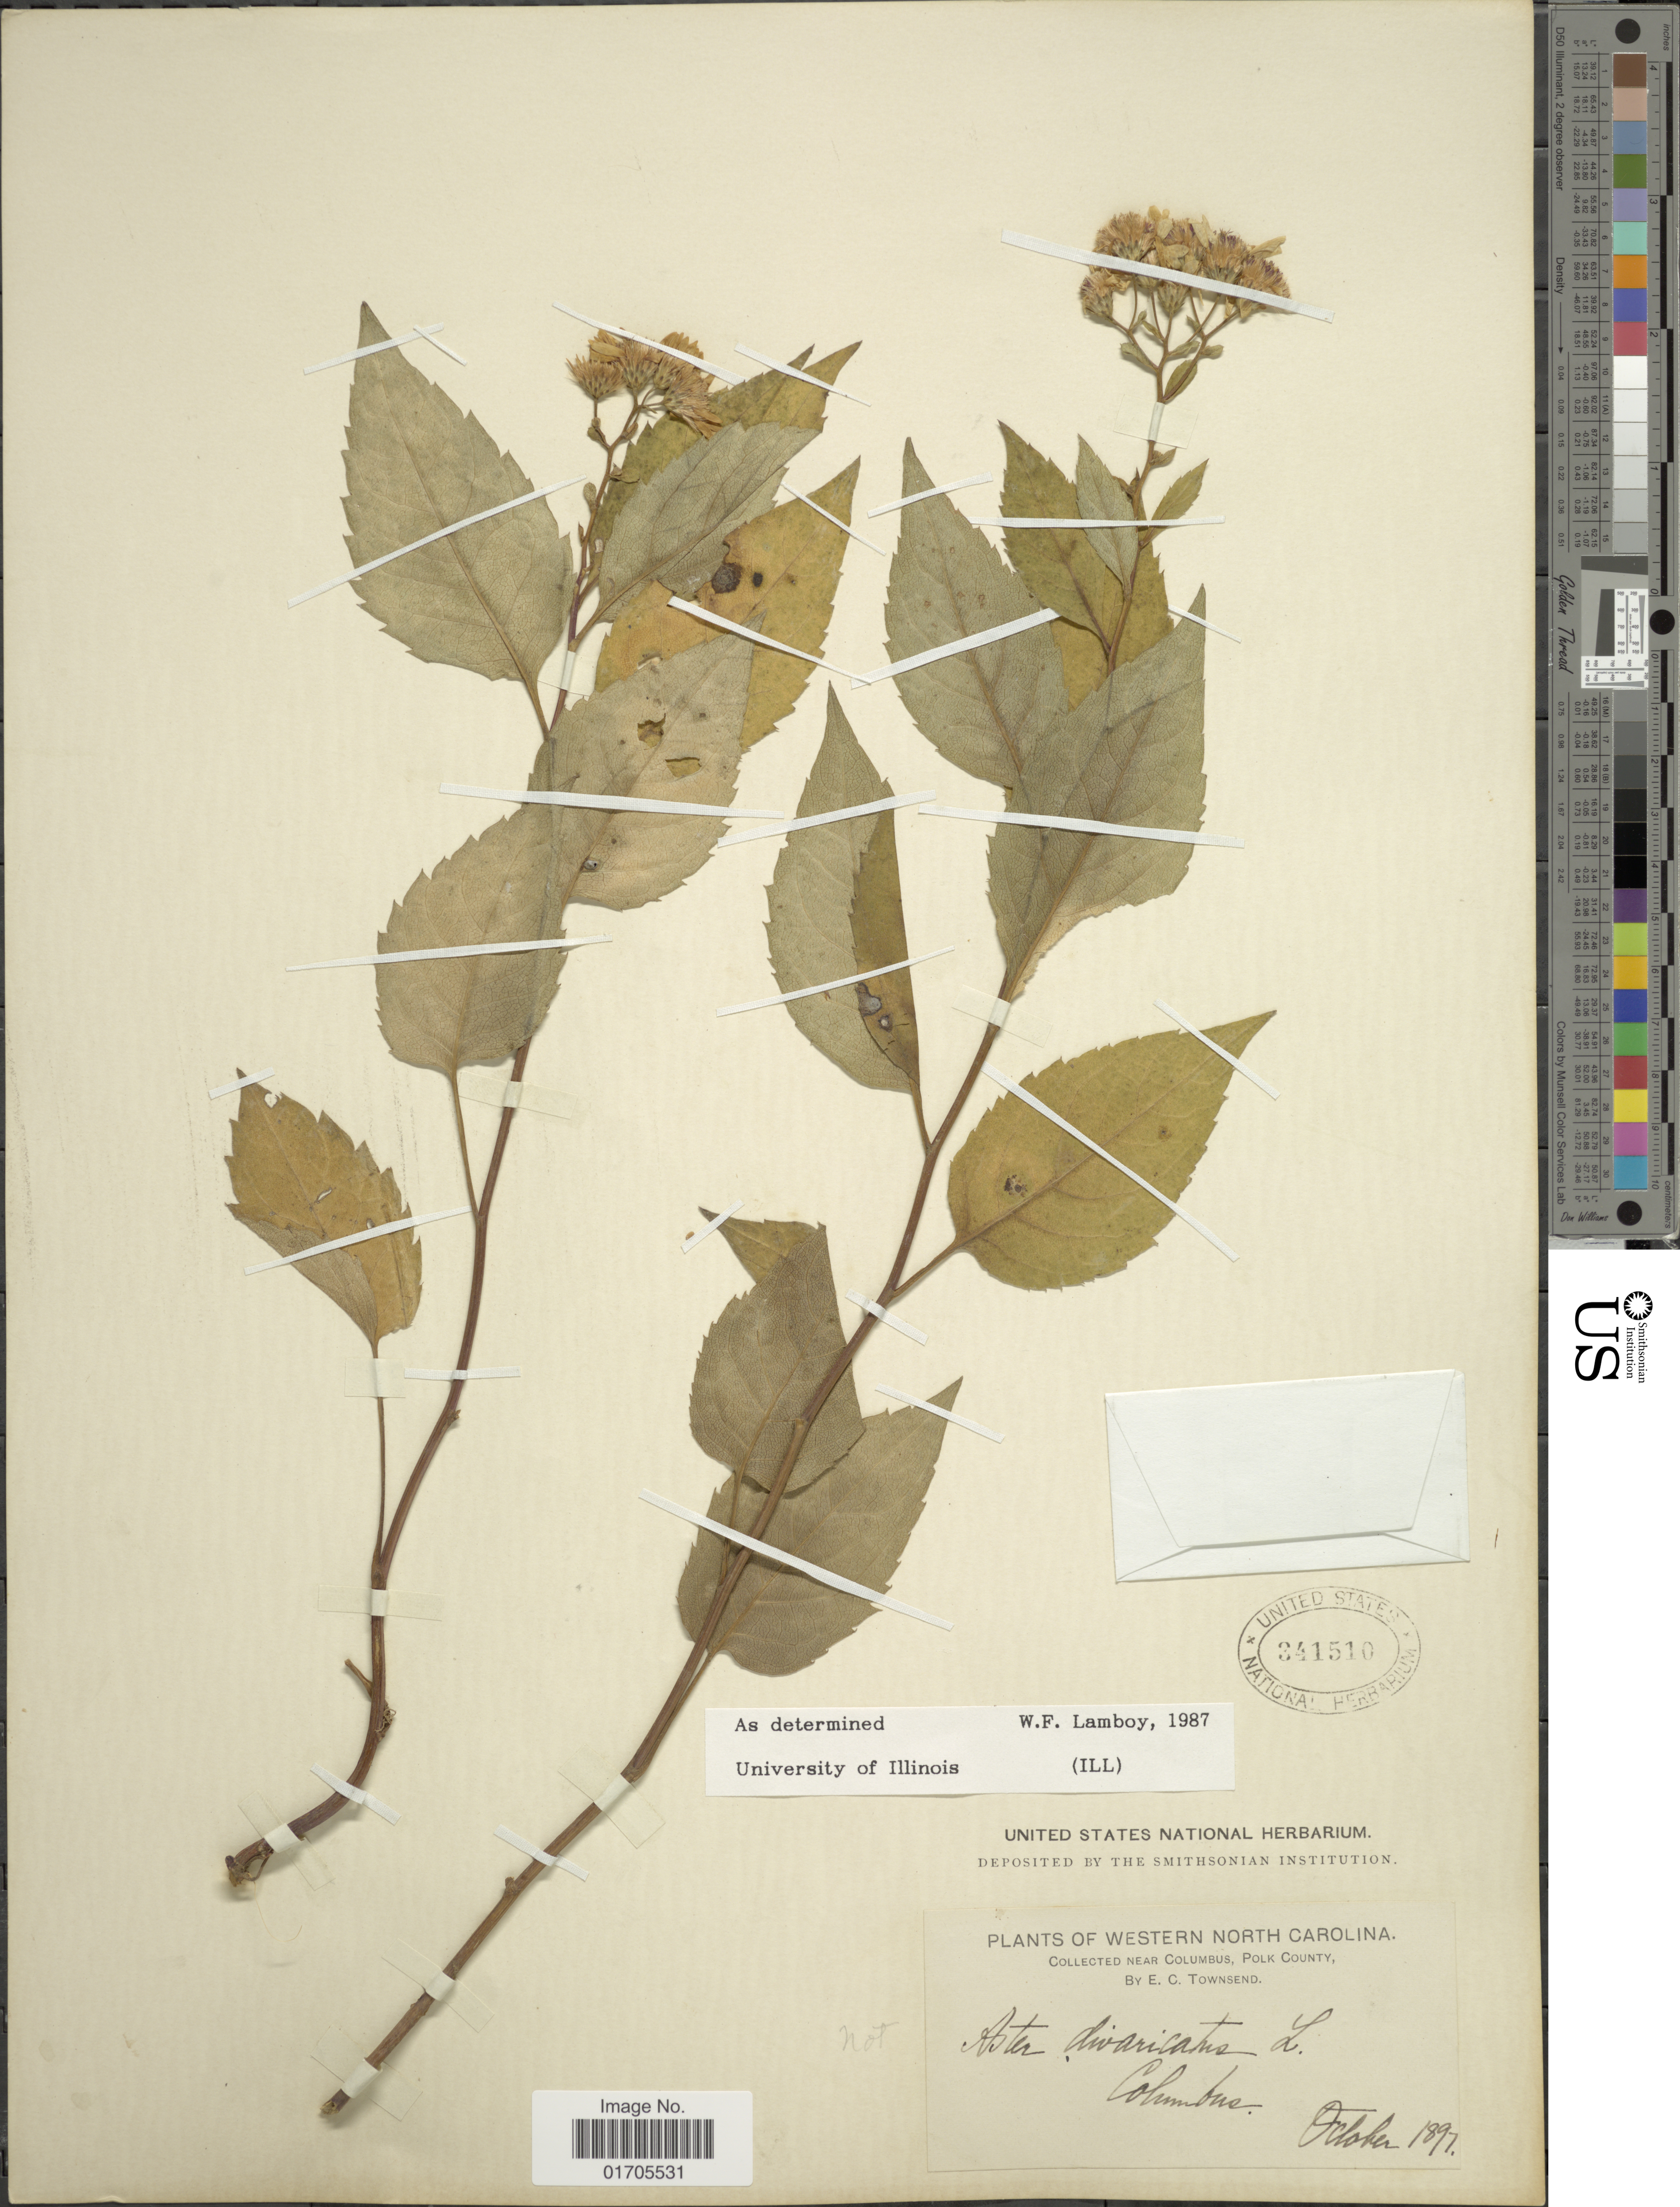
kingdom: Plantae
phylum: Tracheophyta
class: Magnoliopsida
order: Asterales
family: Asteraceae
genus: Eurybia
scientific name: Eurybia divaricata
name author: (L.) G.L. Nesom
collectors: E. C. Townsend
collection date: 1897-10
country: United States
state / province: North Carolina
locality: Western North Carolina. Near Columbus, Polk County. Columbus.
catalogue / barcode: US 341510